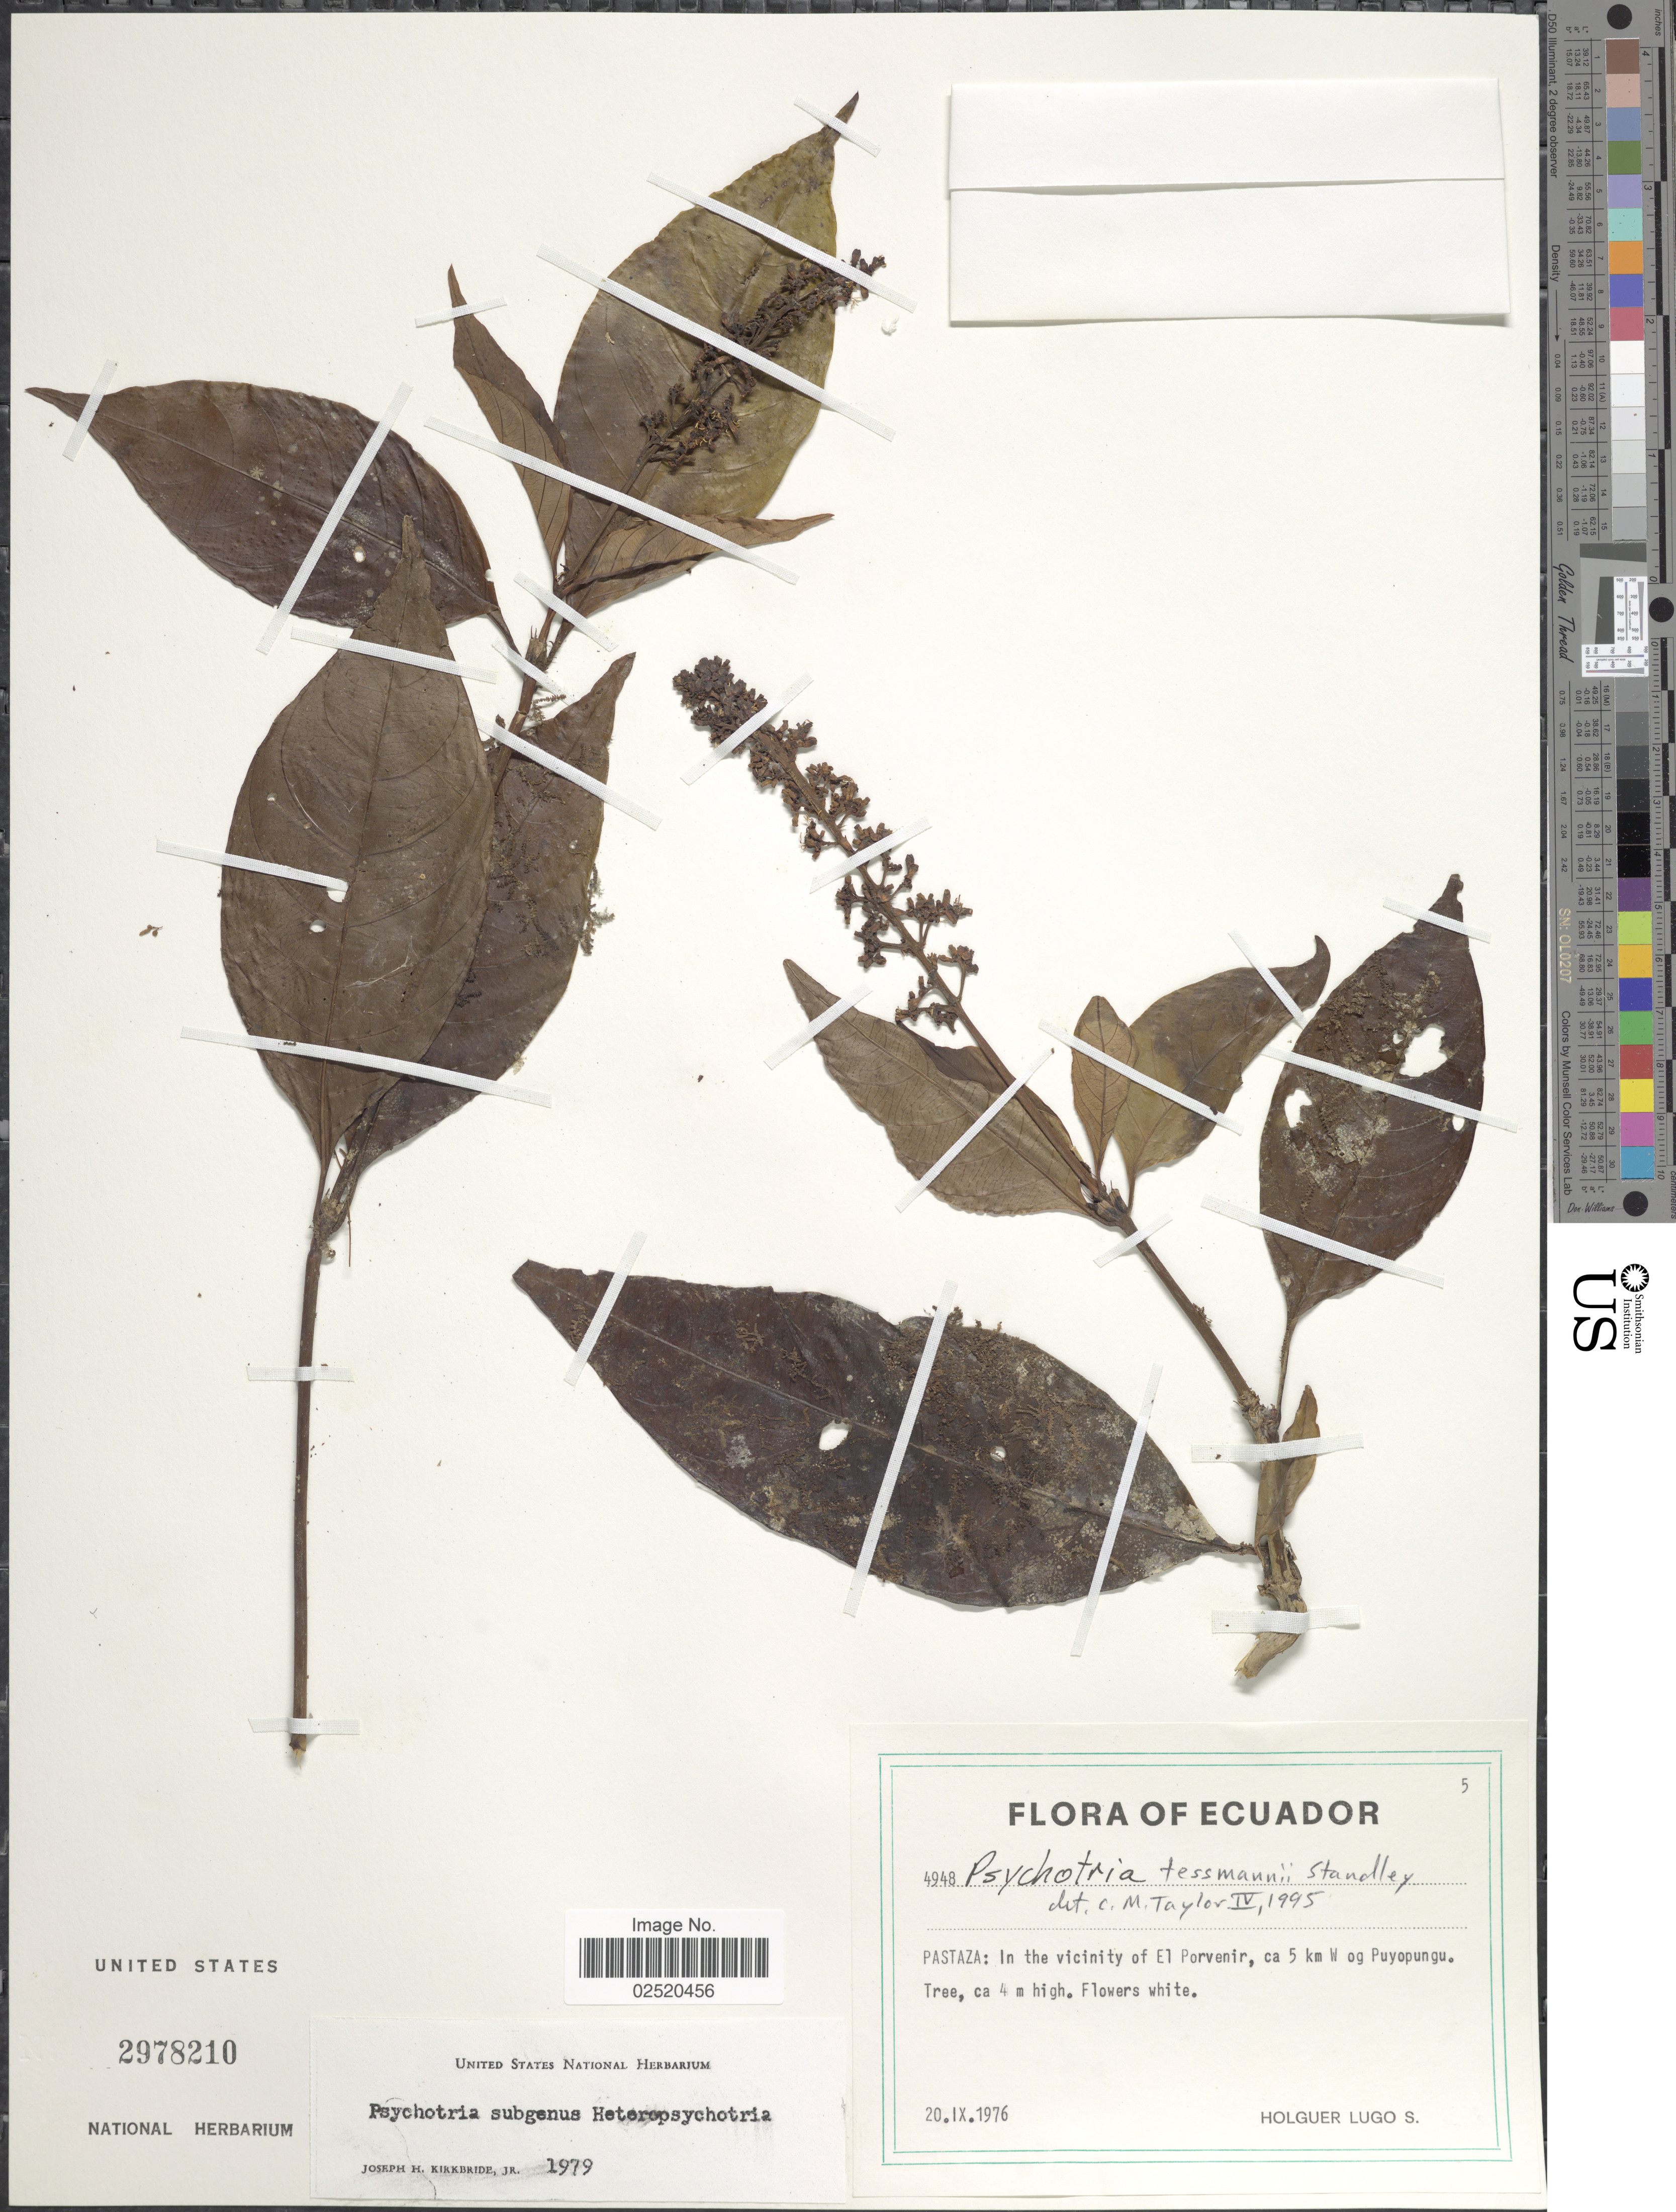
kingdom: Plantae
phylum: Tracheophyta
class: Magnoliopsida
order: Gentianales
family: Rubiaceae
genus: Psychotria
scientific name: Psychotria tessmannii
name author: Standl.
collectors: H. Lugo S.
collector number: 4948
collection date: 1976-09-20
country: Ecuador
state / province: Pastaza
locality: In the vicinity of El Porvenir, ca 5 km W og Puyopungu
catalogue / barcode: US 2978210